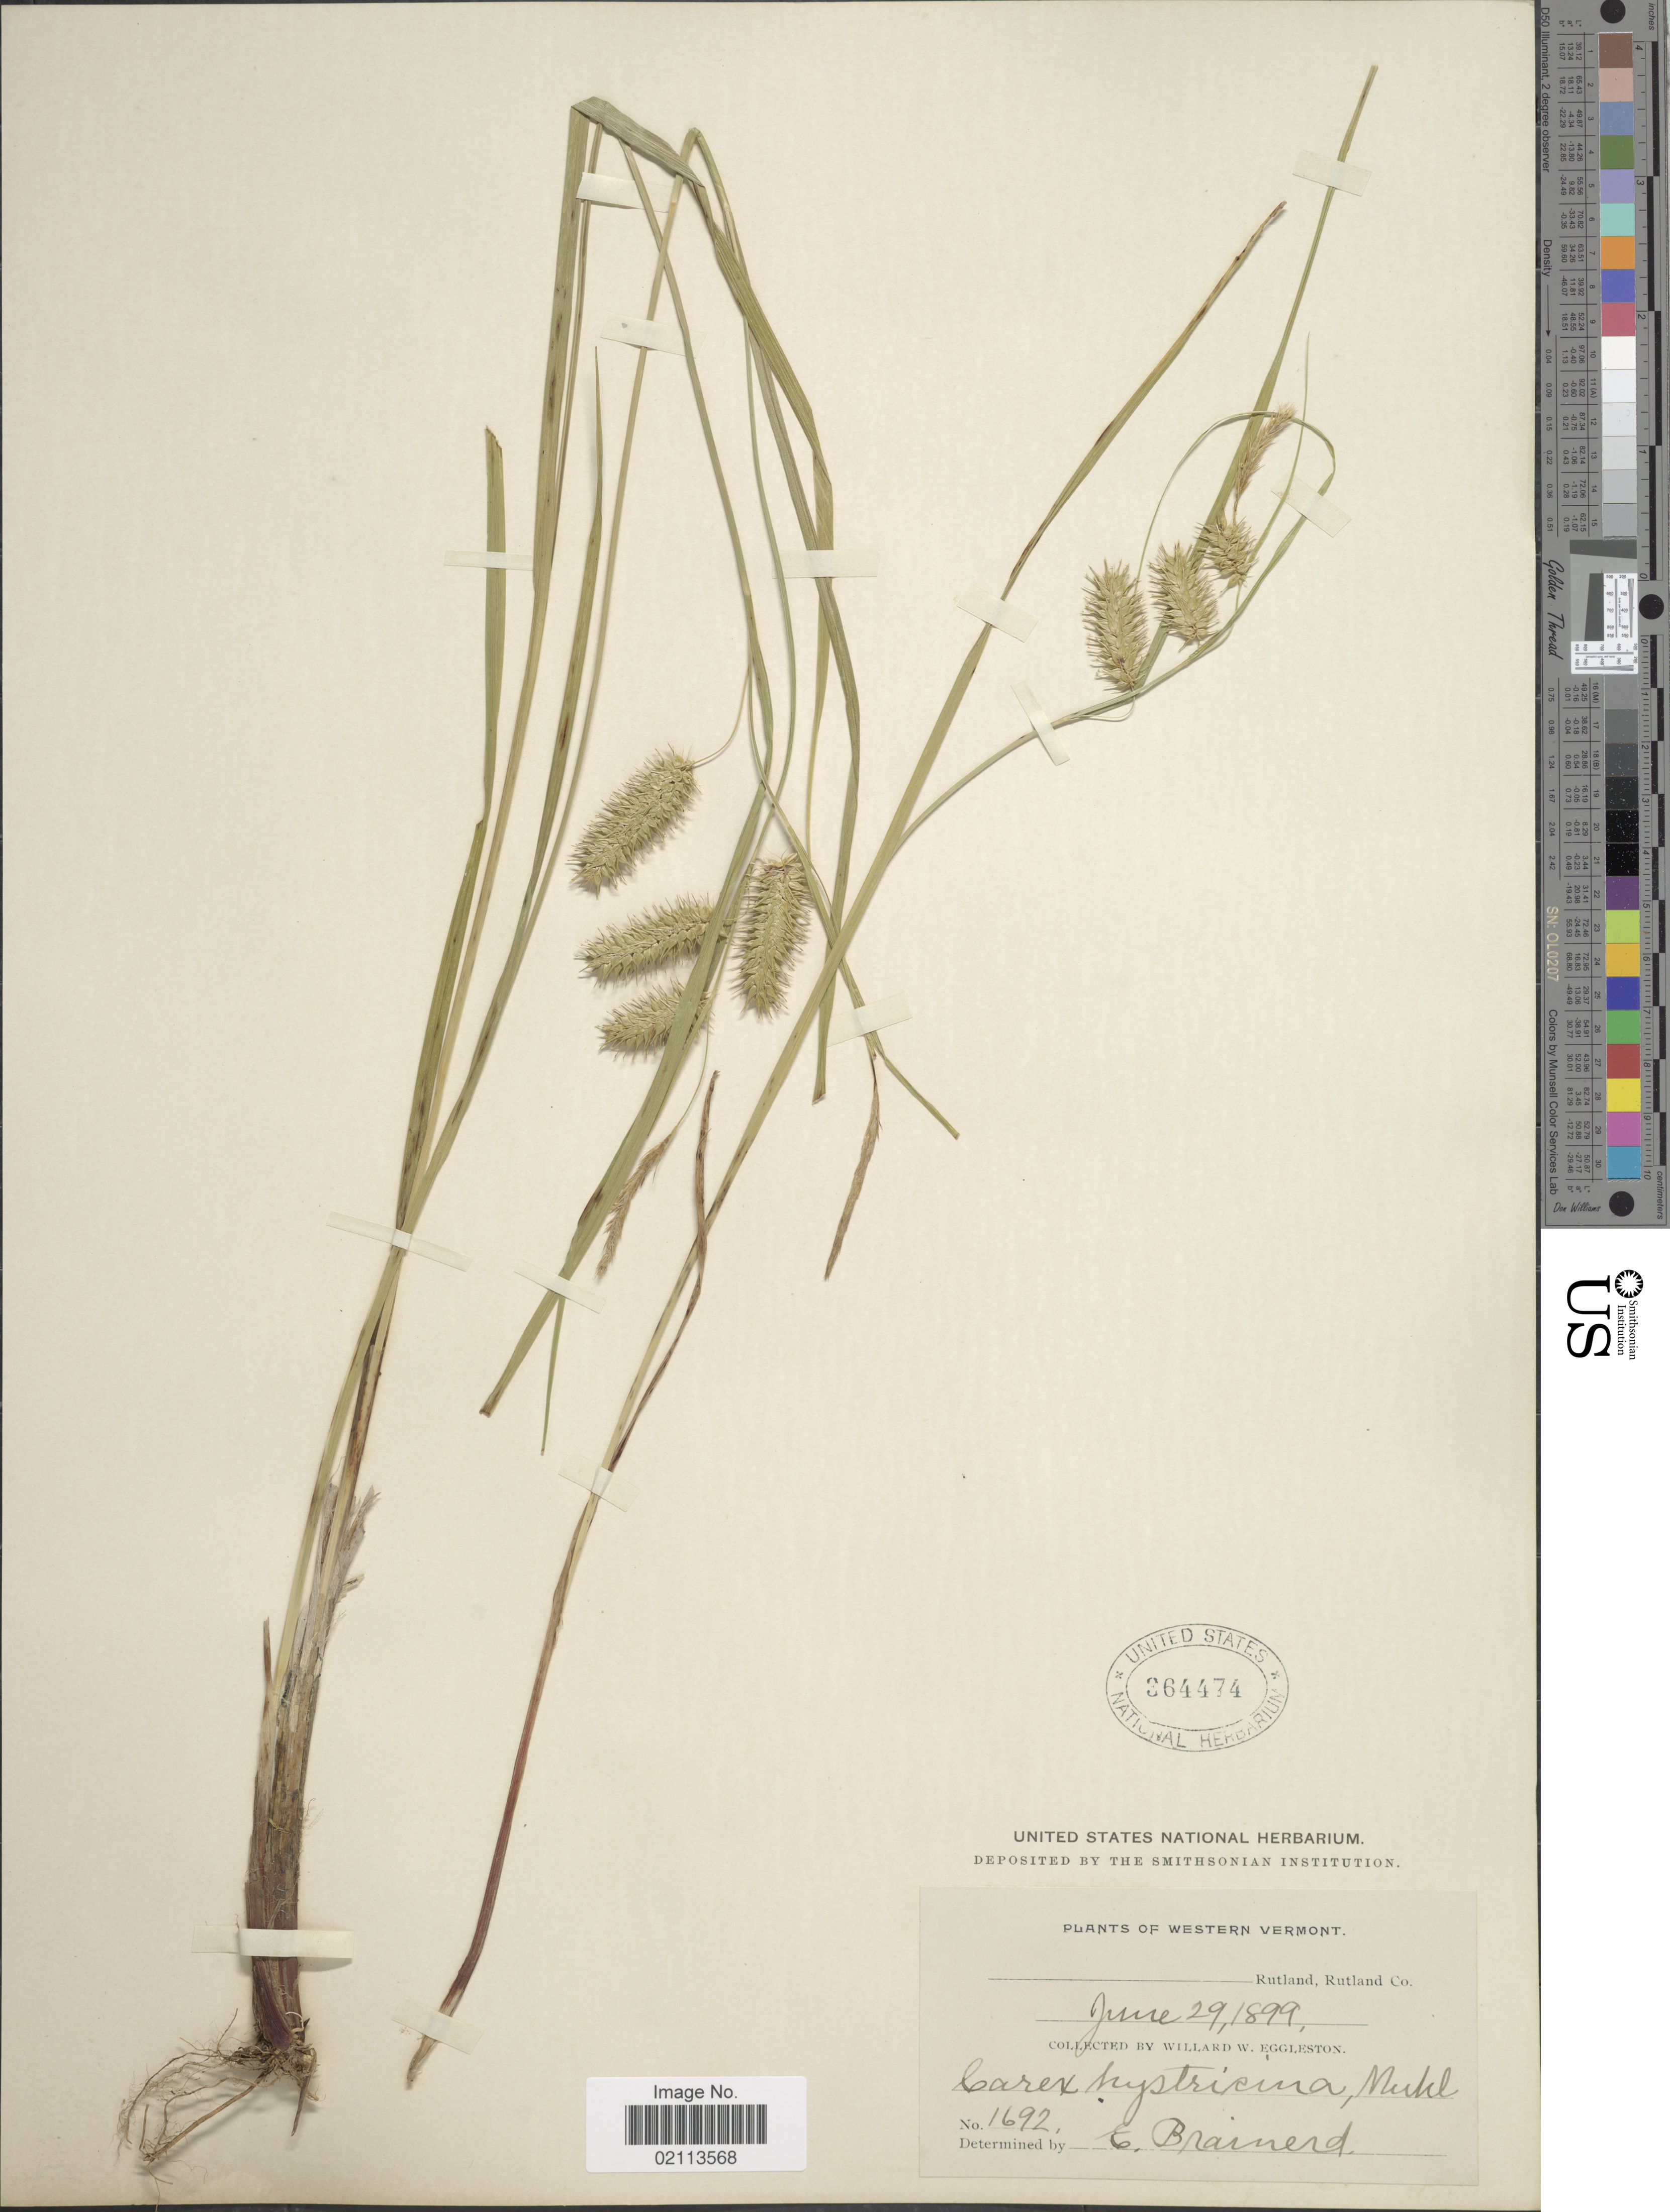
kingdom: Plantae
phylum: Tracheophyta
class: Liliopsida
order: Poales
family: Cyperaceae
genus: Carex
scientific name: Carex hystericina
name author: Muhl. ex Willd.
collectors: W. W. Eggleston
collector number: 1692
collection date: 1899-06-29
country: United States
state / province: Vermont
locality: Western Vermont, Rutland, Rutland Co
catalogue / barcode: US 364474